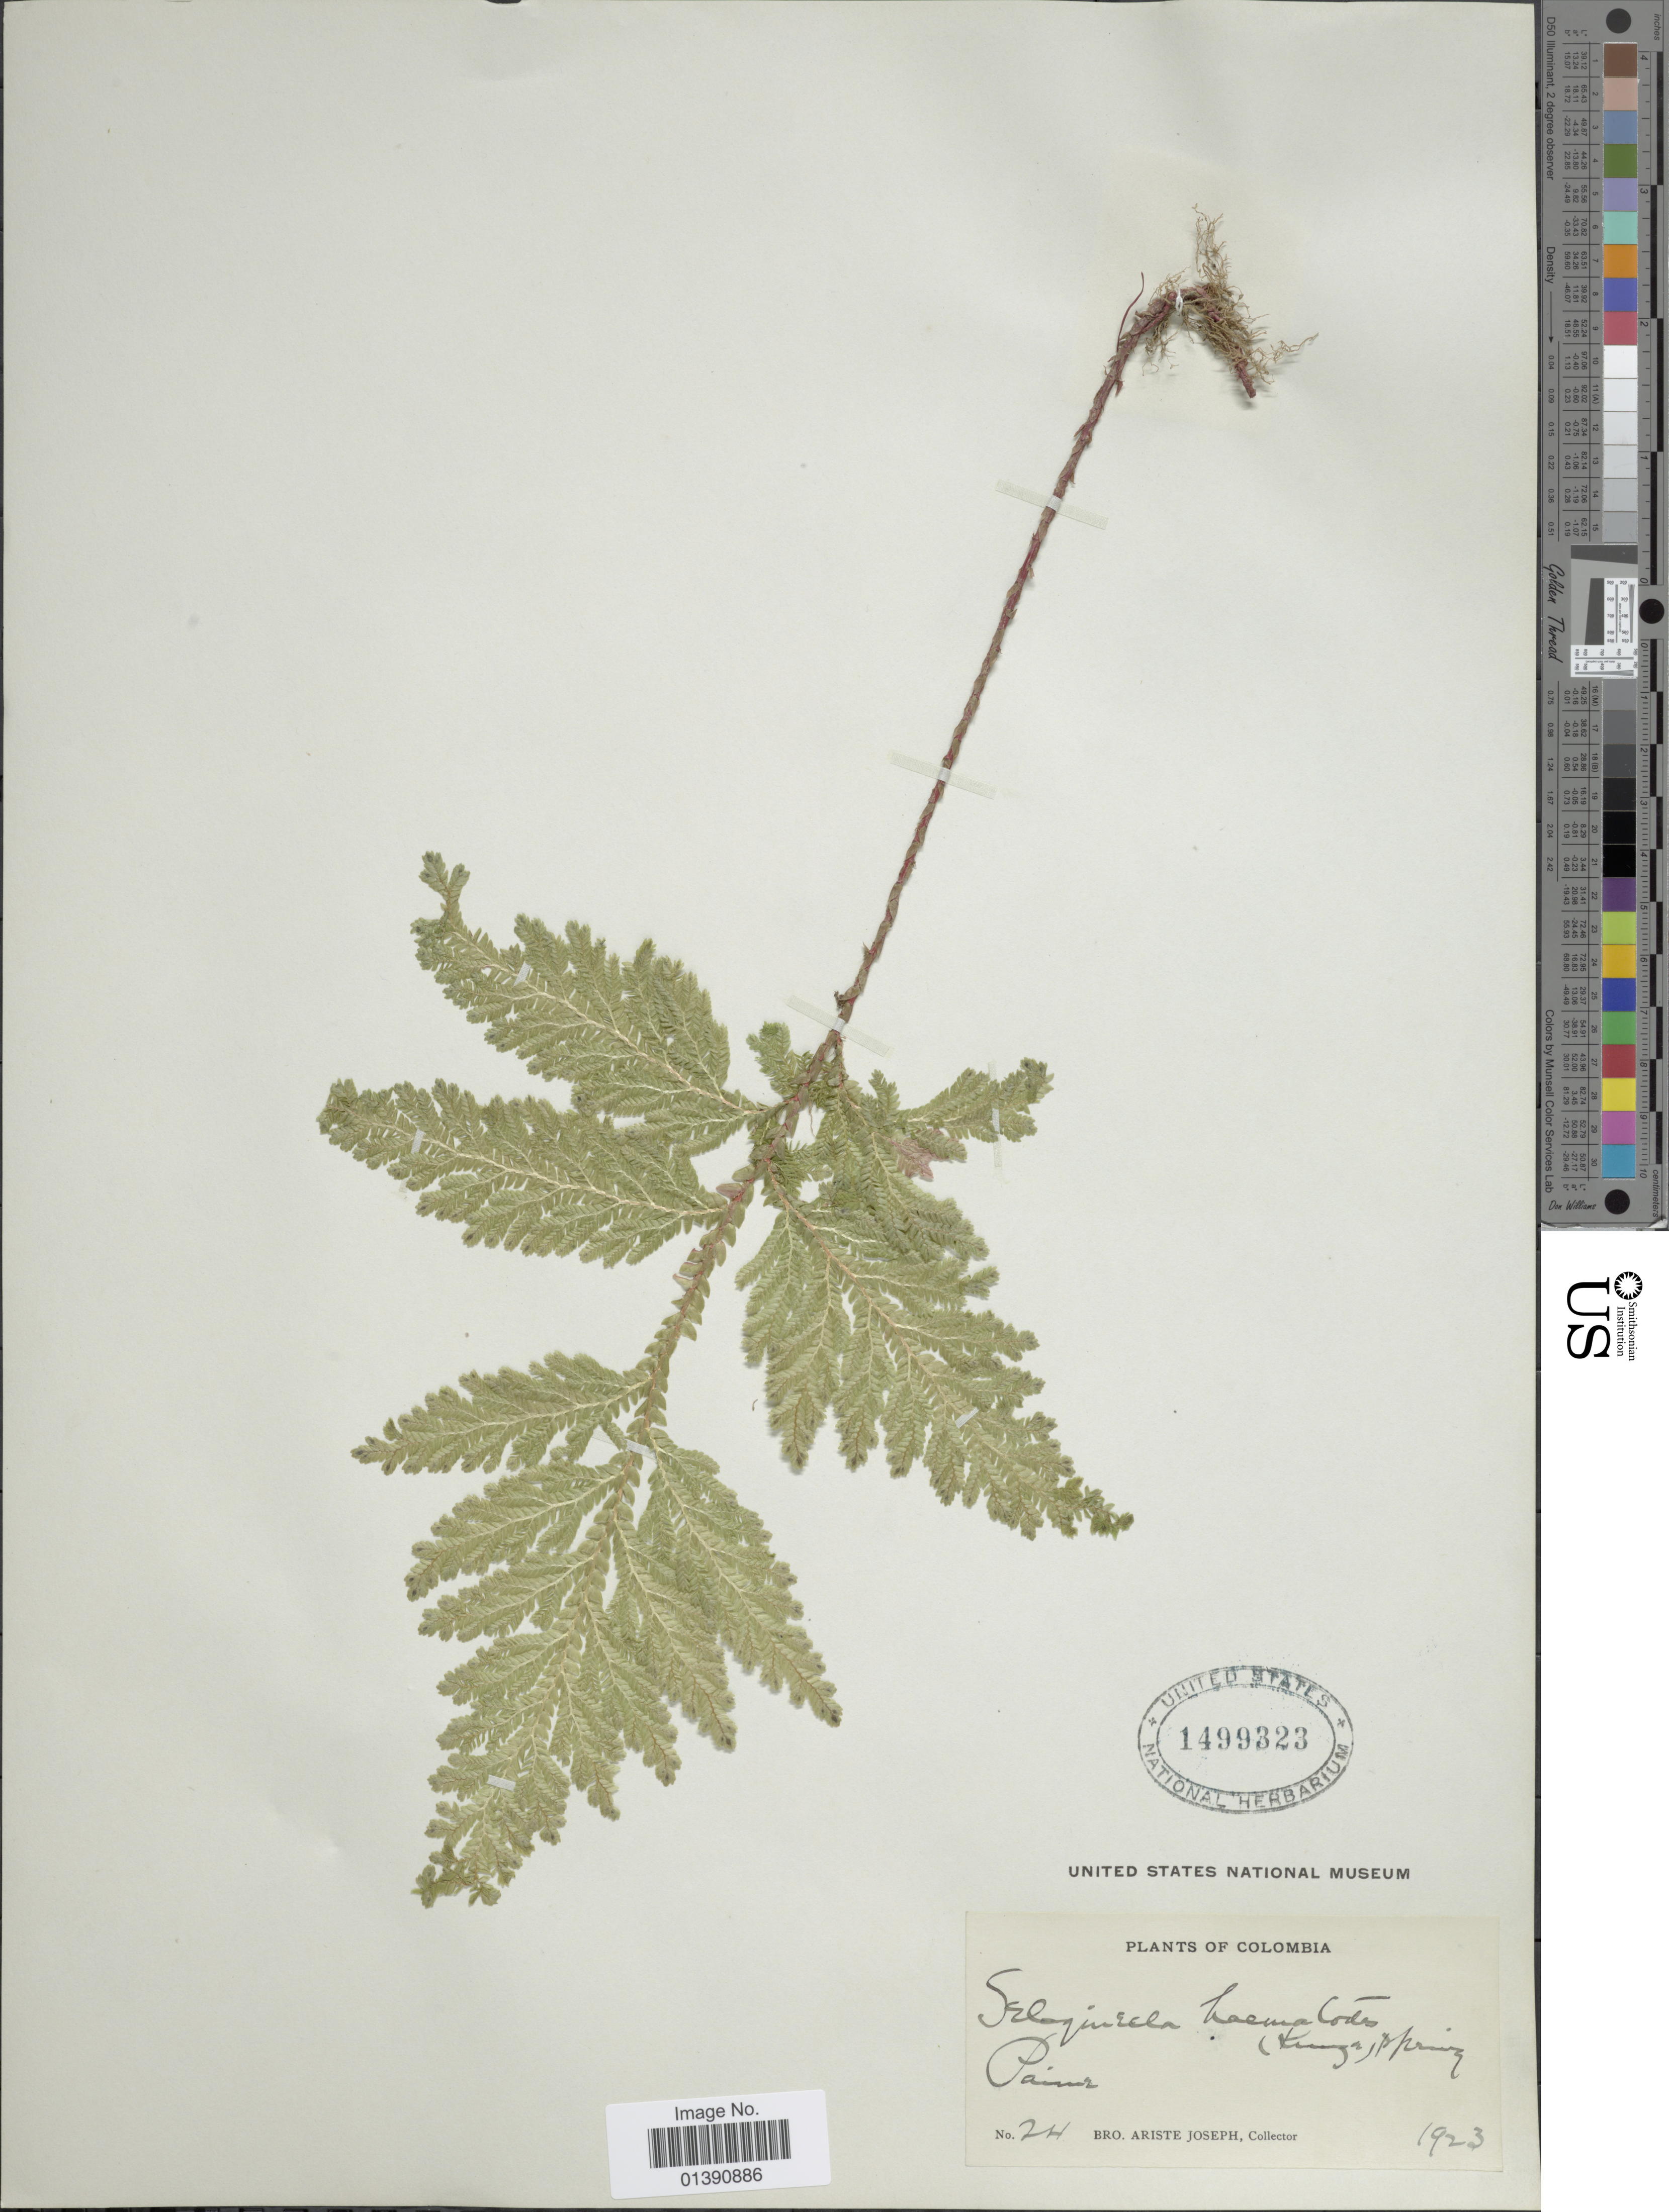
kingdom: Plantae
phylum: Tracheophyta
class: Lycopodiopsida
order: Selaginellales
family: Selaginellaceae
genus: Selaginella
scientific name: Selaginella haematodes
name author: (Kunze) Spring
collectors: Bro. Ariste-Joseph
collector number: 24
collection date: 1923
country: Colombia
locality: Paime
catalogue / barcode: US 1499323